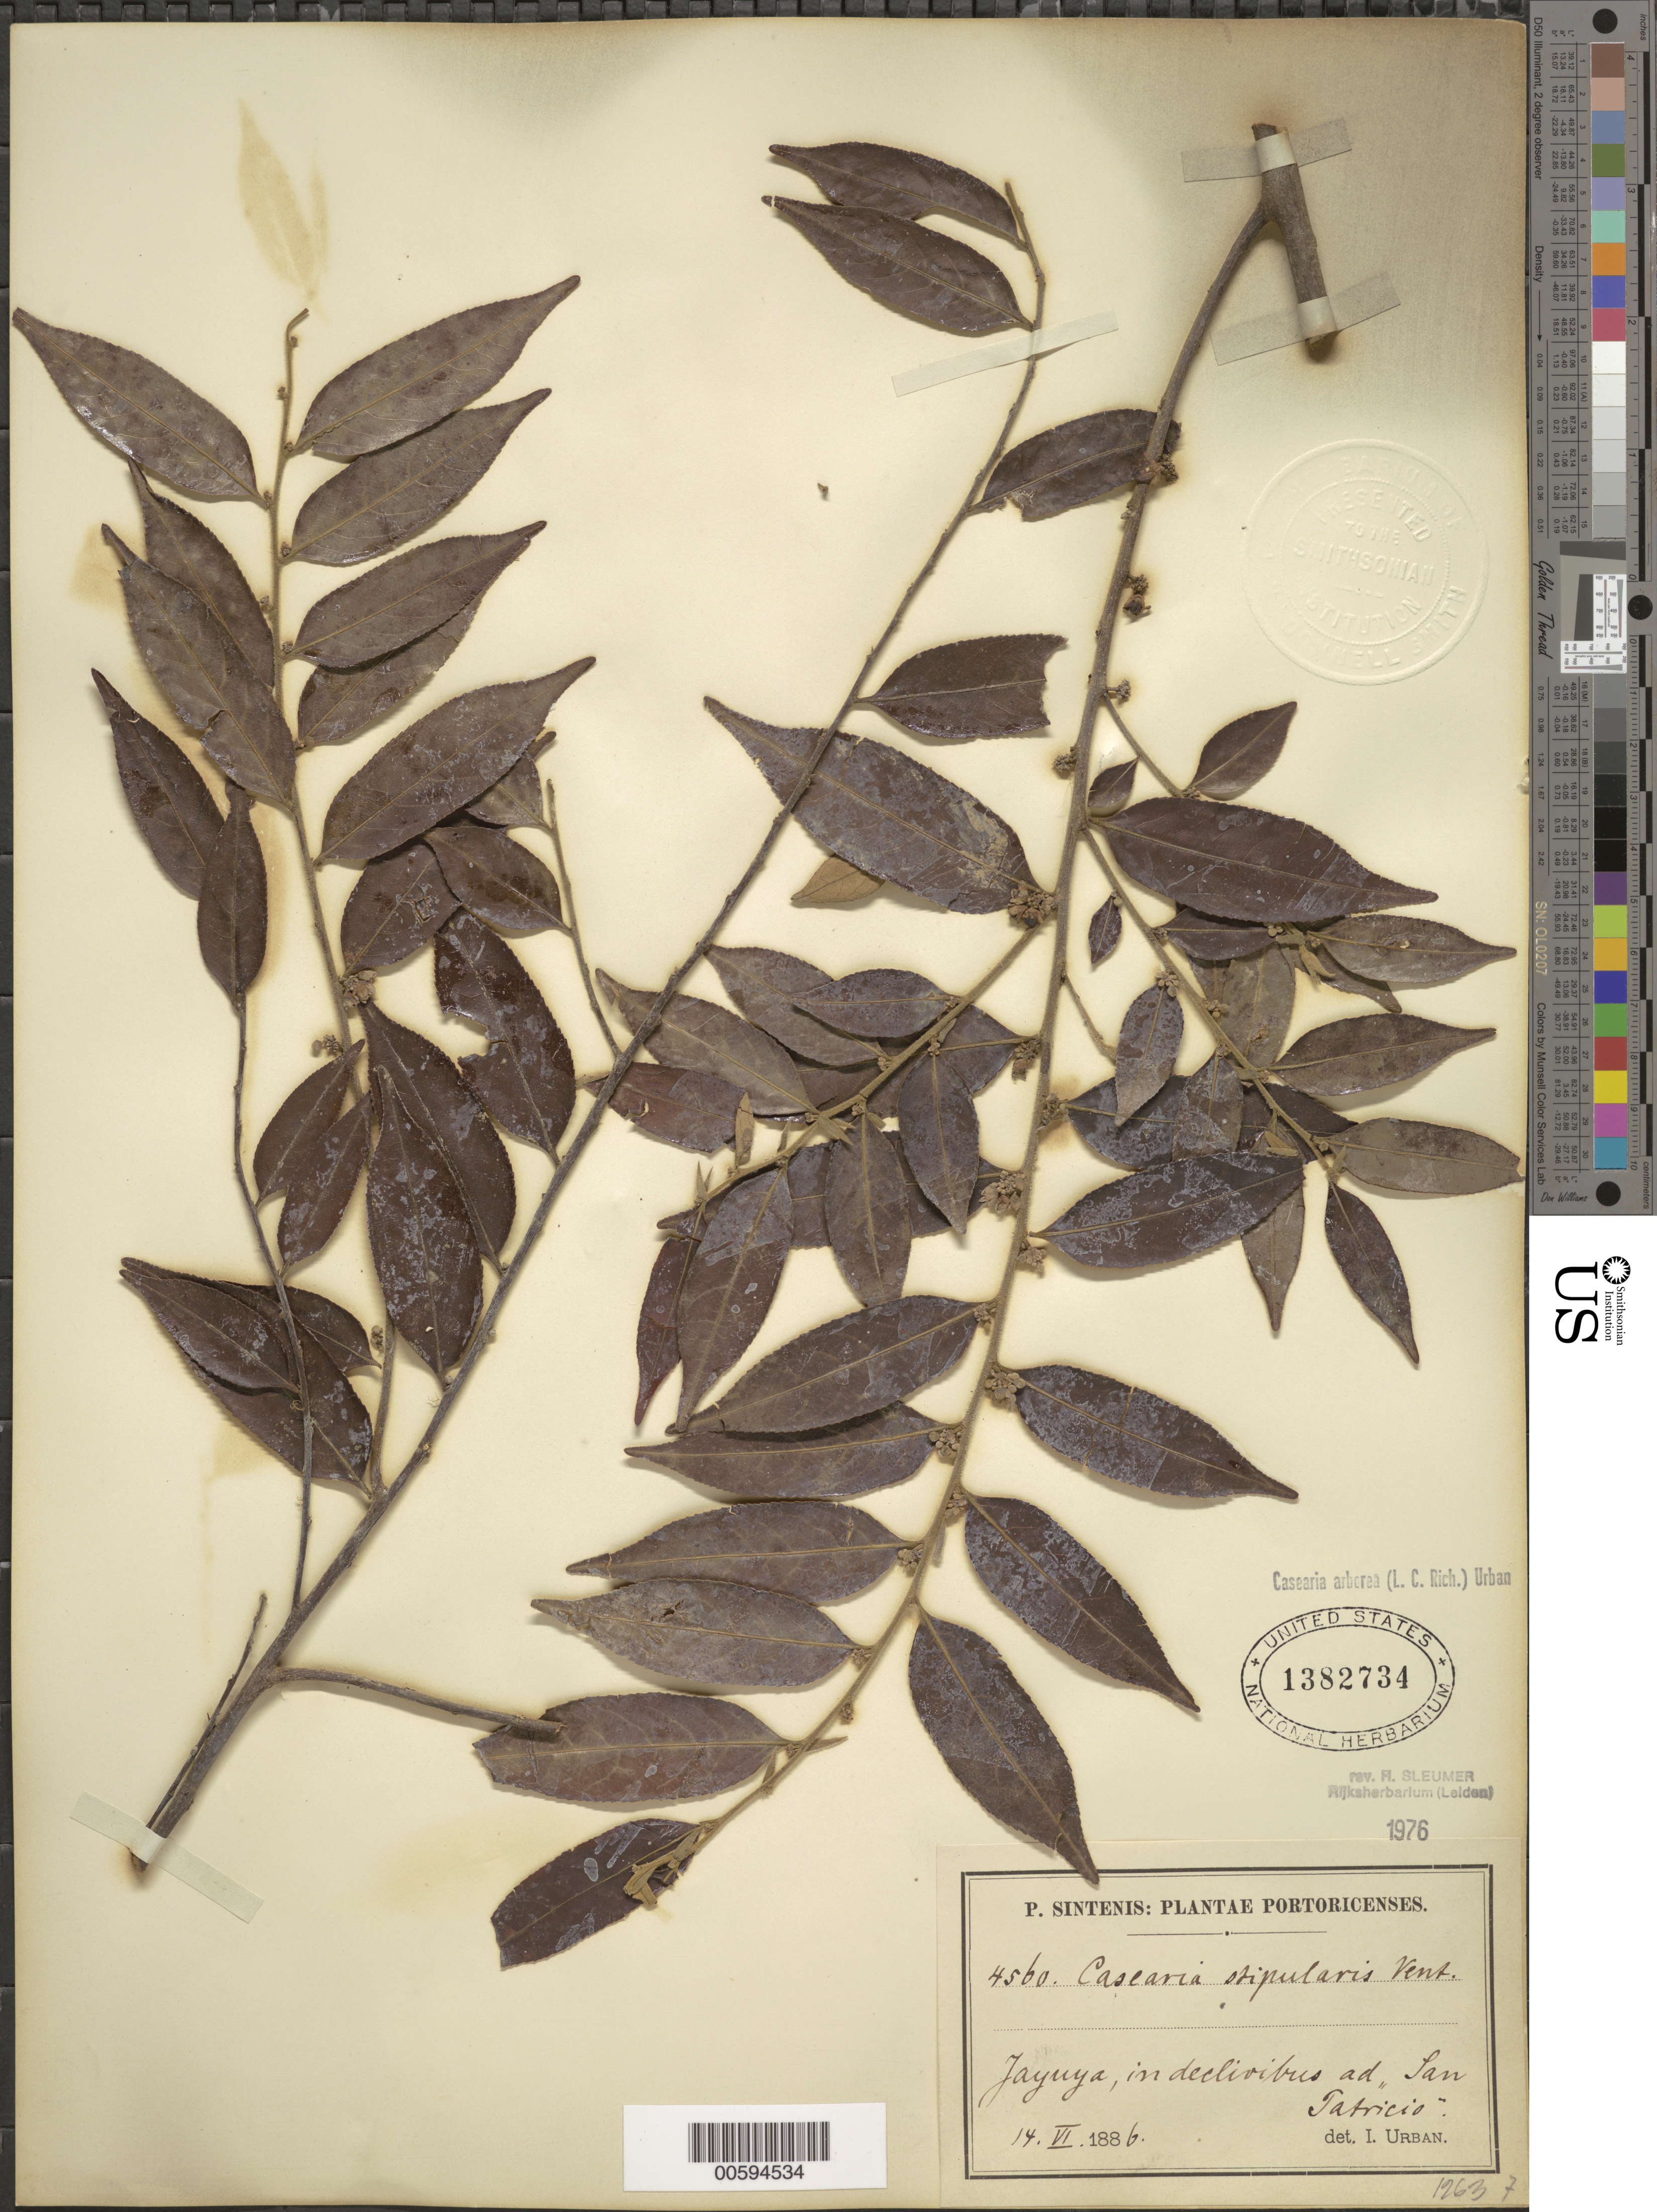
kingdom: Plantae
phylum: Tracheophyta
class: Magnoliopsida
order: Malpighiales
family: Salicaceae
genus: Casearia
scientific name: Casearia arborea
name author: (Rich.) Urb.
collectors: P. Sintenis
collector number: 4560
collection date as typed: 14 Jun 1886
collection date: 1886-06-14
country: Puerto Rico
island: Greater Antilles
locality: Jayuya, in declivibus ad "San Patricio"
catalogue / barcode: US 1382734